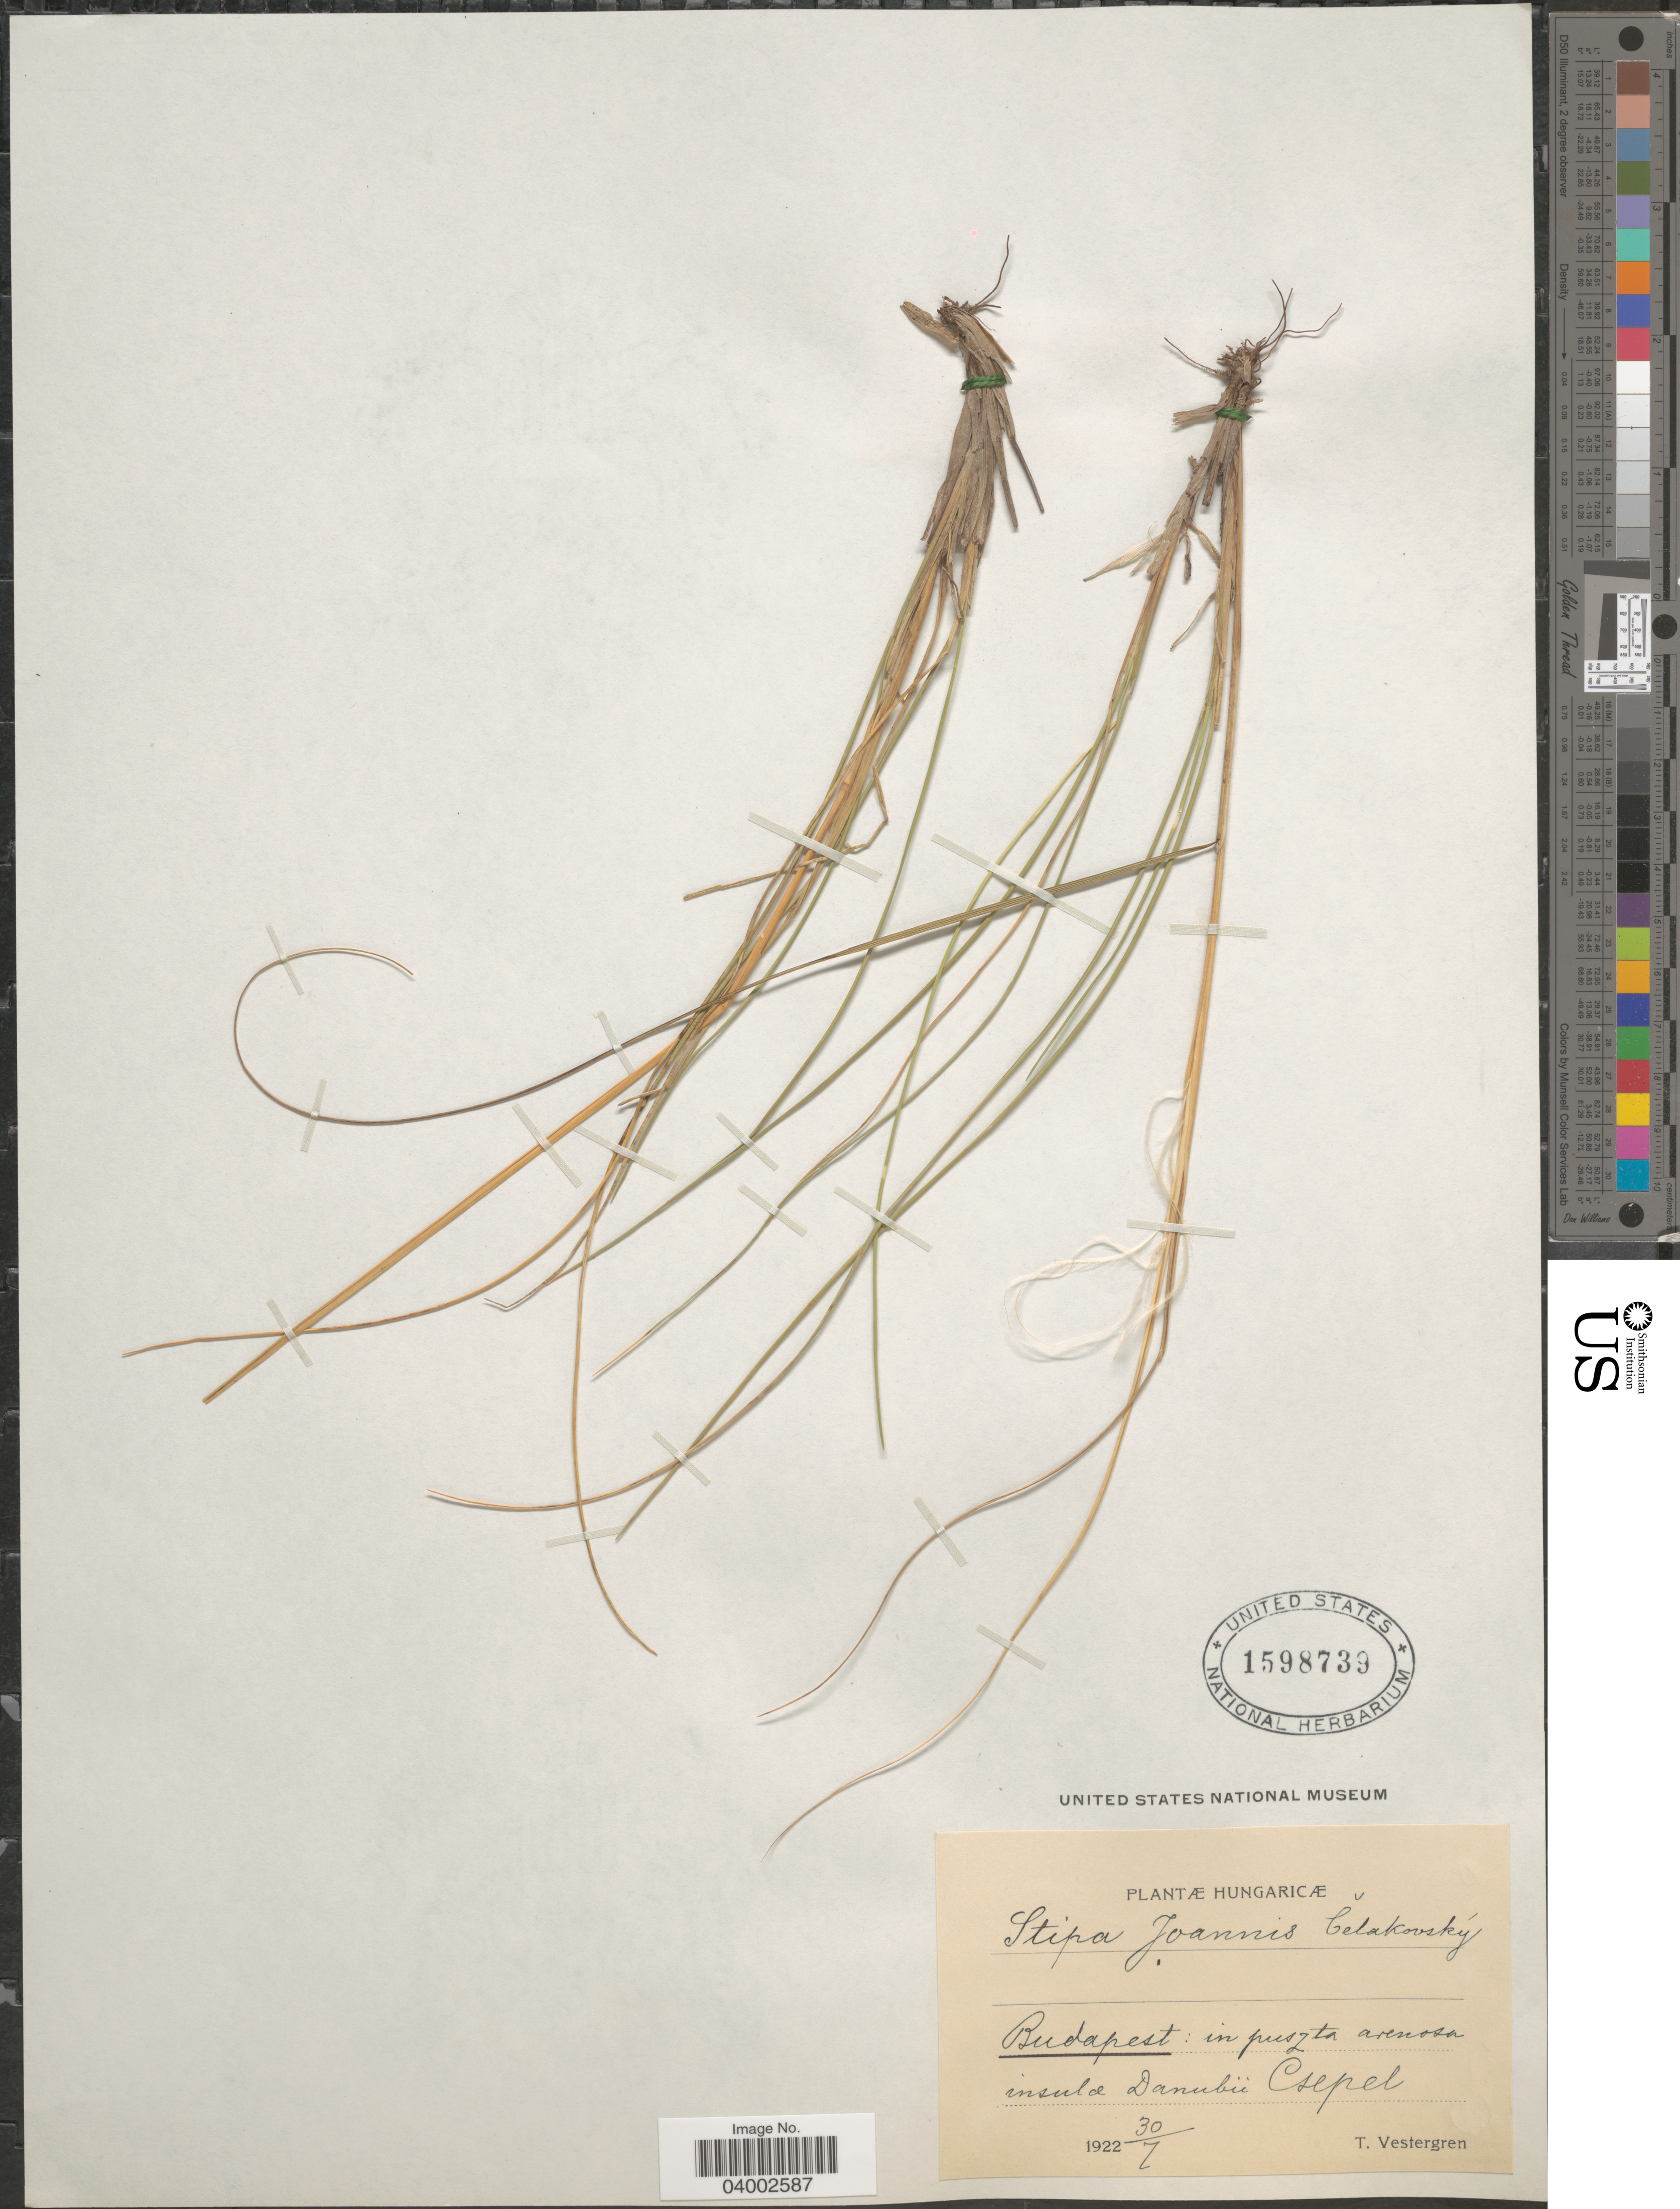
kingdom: Plantae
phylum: Tracheophyta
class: Liliopsida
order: Poales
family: Poaceae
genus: Stipa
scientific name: Stipa lessingiana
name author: Trin. & Rupr.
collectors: T. Vestergren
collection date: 1922-07-30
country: Hungary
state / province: Budapest, Capital District of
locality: Budapest: in puszta arenosa insula Danubii Csepel.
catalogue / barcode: US 1598739